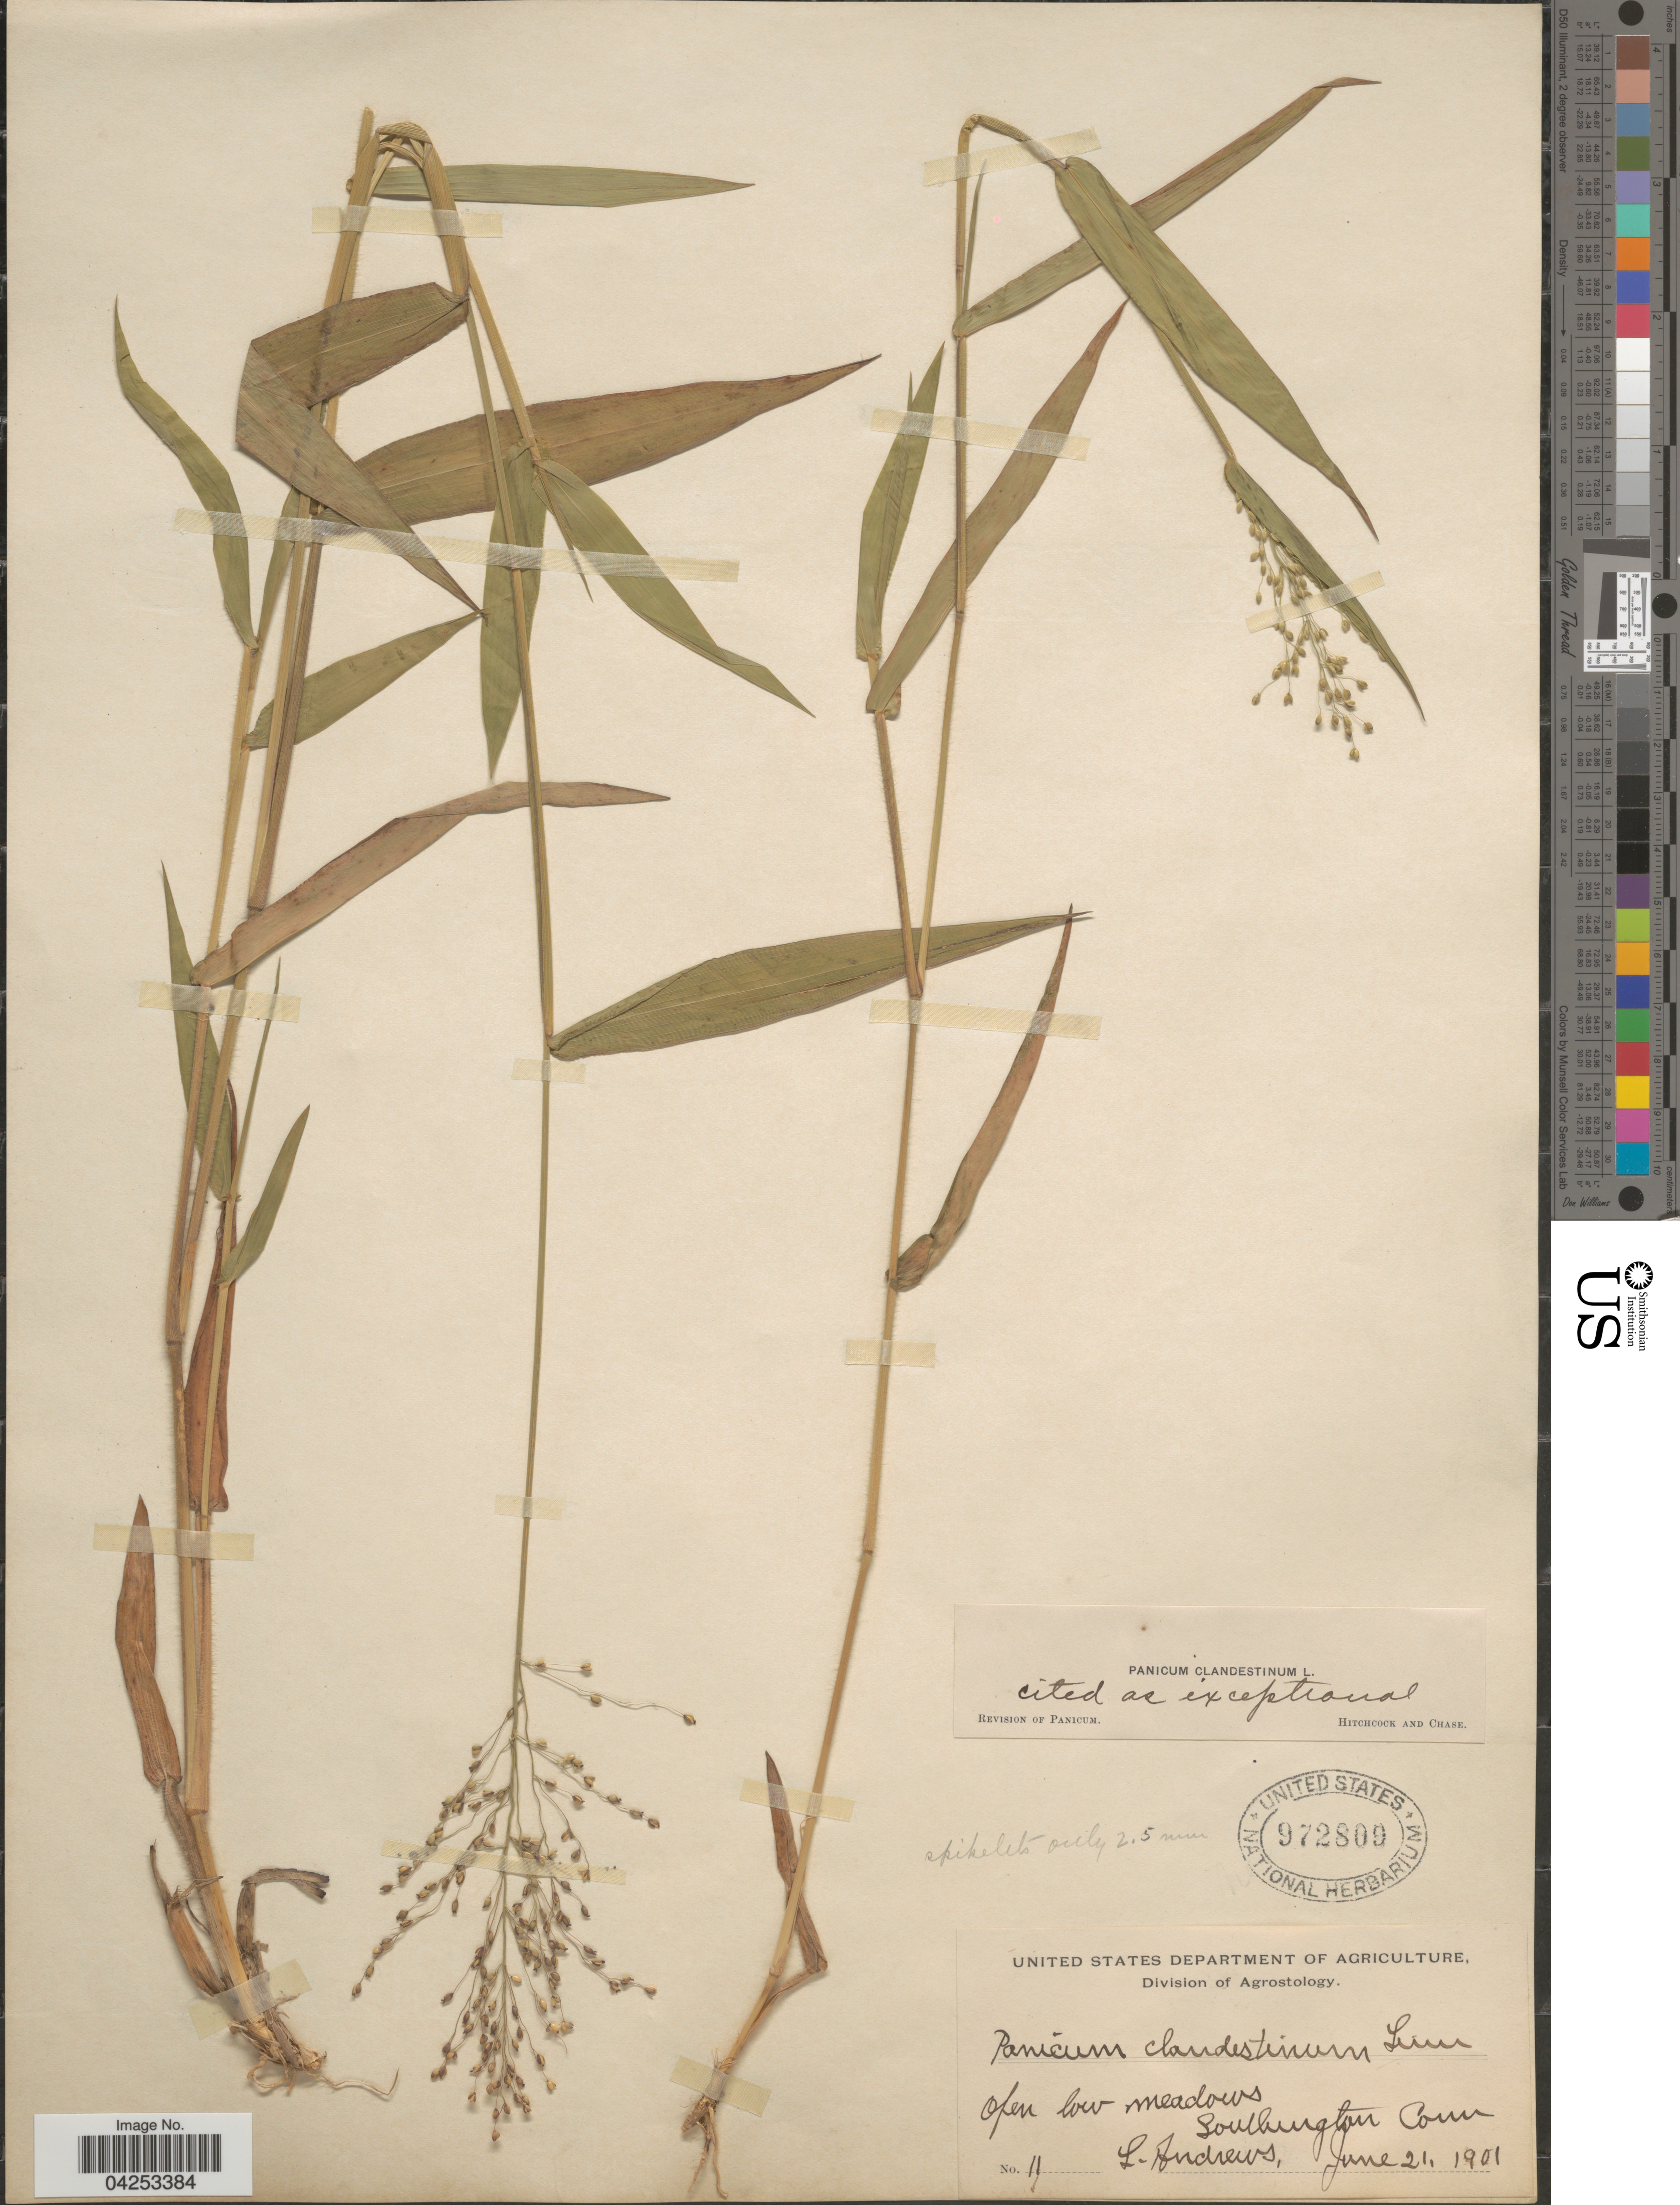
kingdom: Plantae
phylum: Tracheophyta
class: Liliopsida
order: Poales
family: Poaceae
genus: Dichanthelium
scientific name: Dichanthelium clandestinum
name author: (L.) Gould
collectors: L. Andrews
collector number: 11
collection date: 1901-06-21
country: United States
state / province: Connecticut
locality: Open low meadows. Southington.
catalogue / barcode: US 972809